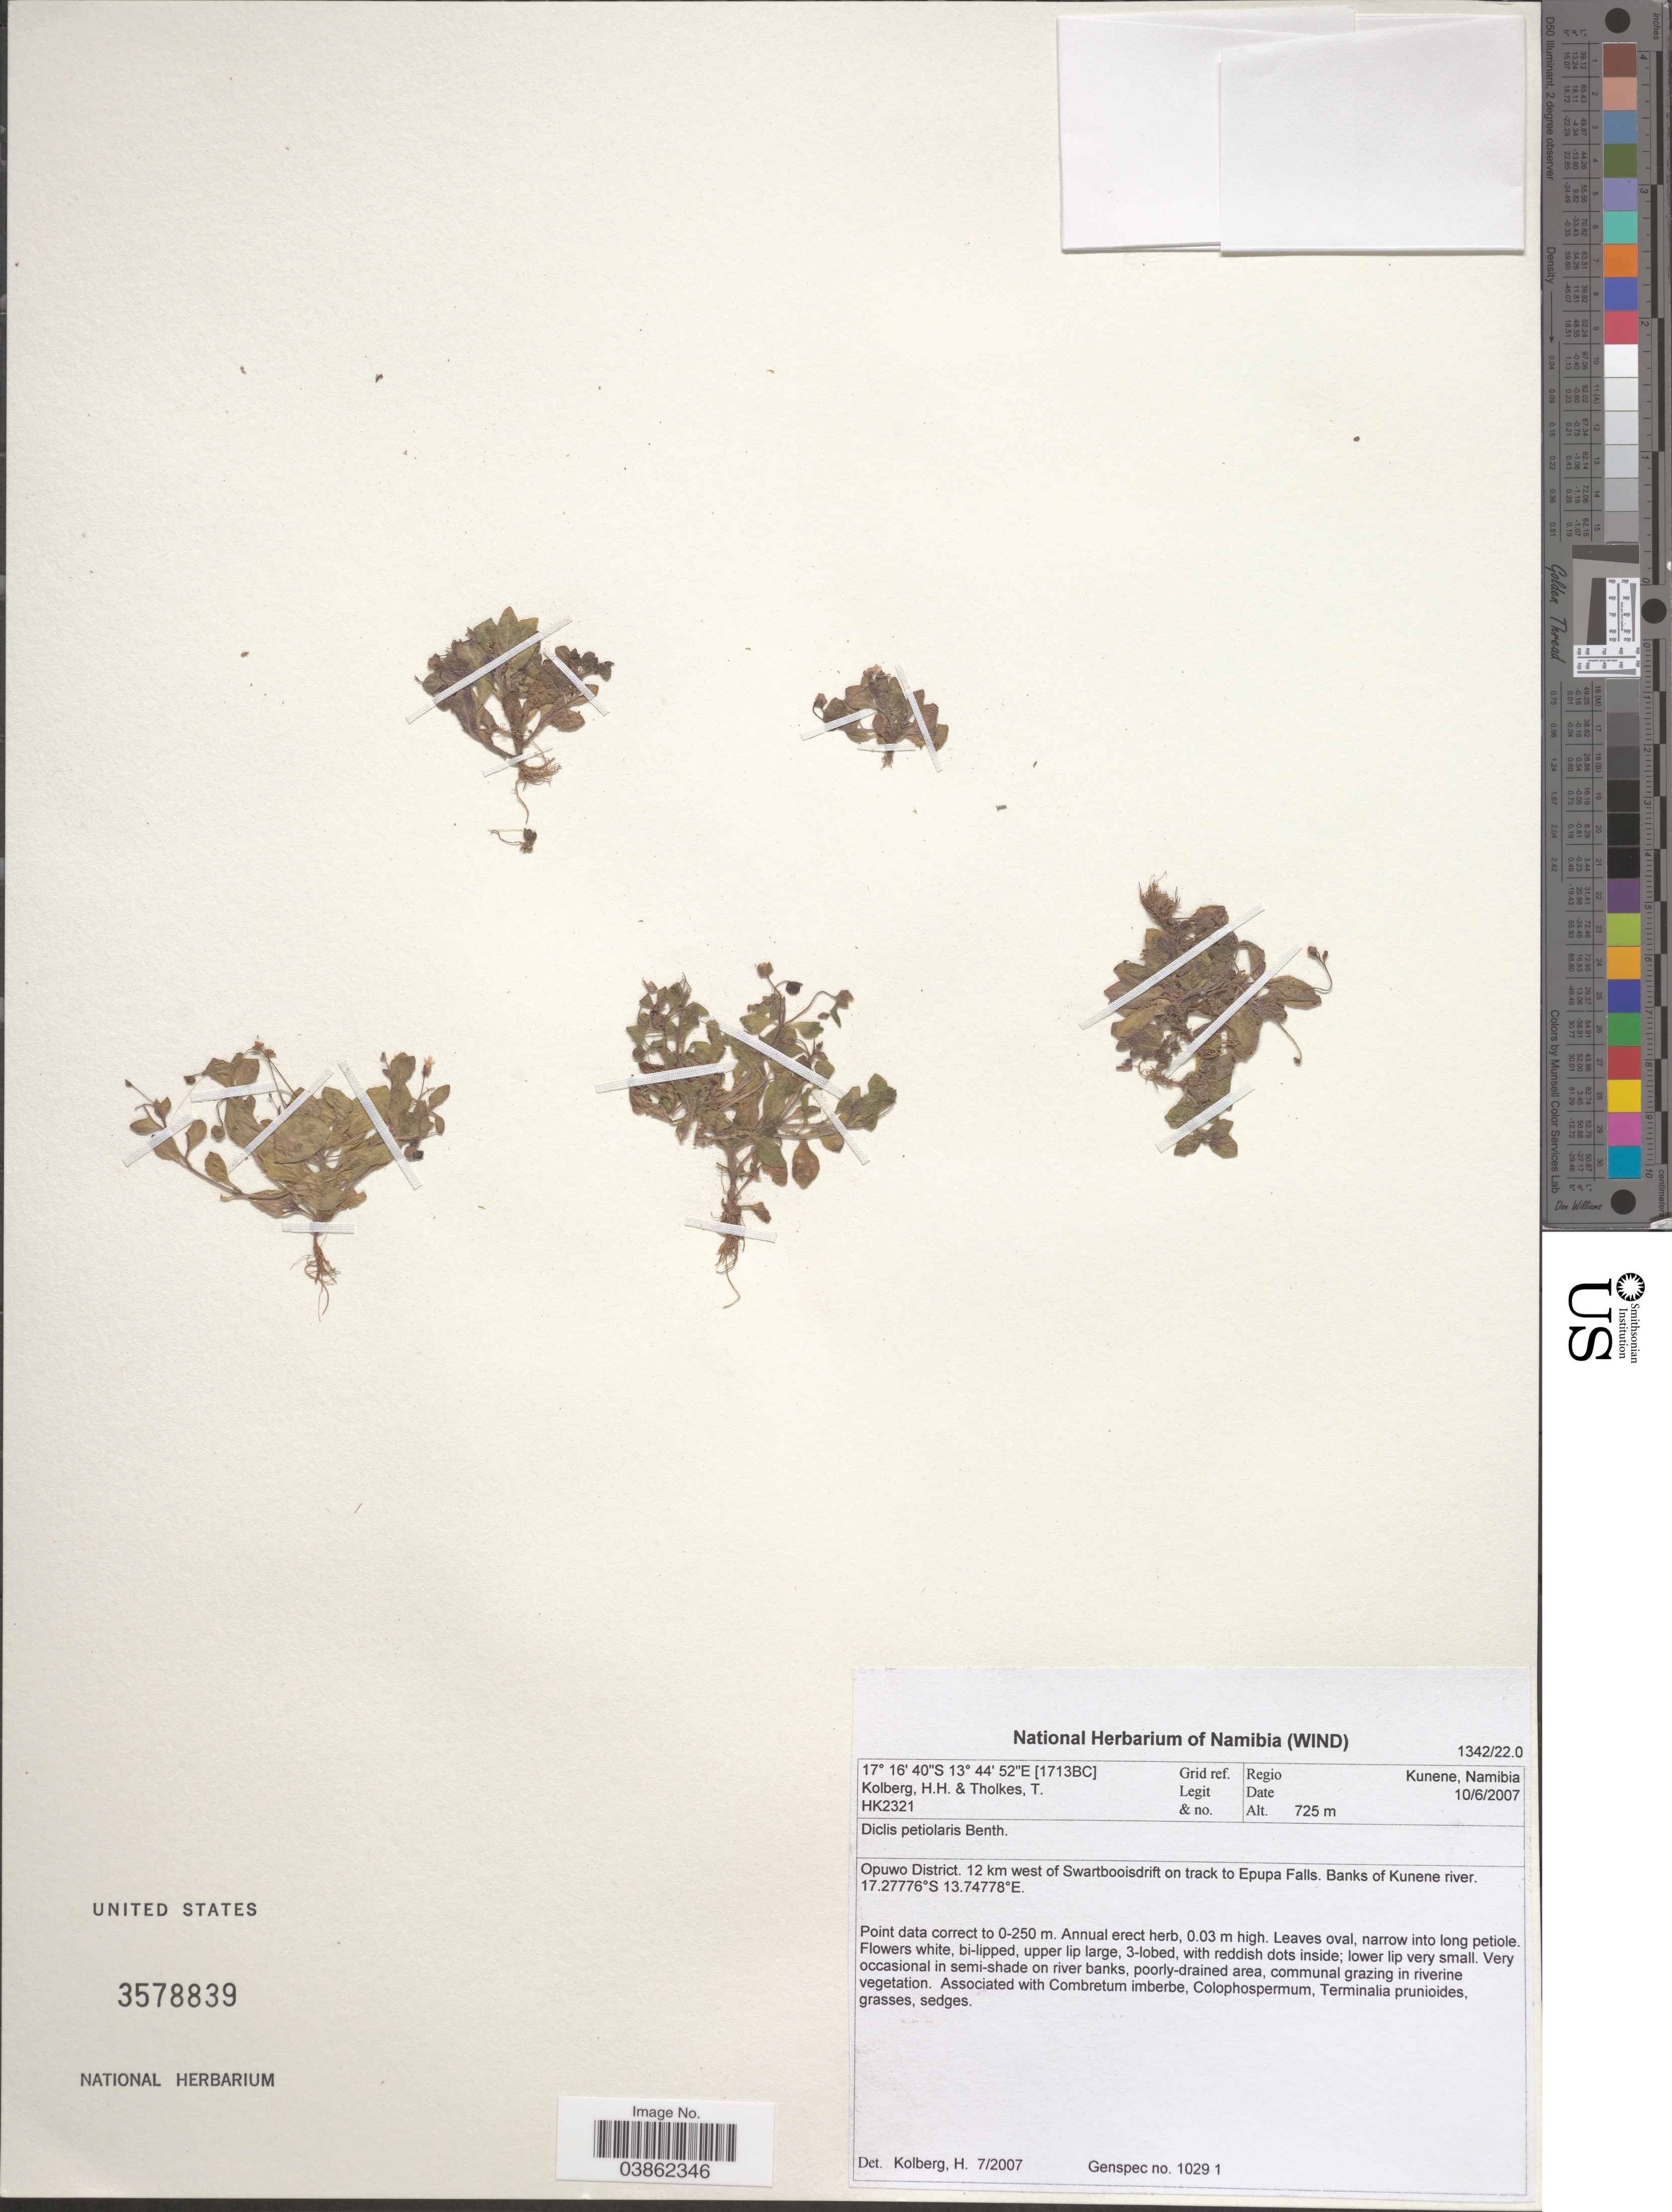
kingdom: Plantae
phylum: Tracheophyta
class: Magnoliopsida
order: Lamiales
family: Scrophulariaceae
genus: Diclis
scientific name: Diclis petiolaris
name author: Benth.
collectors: H. H. Kolberg & T. Tholkes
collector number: HK2321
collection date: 2007-06-10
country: Namibia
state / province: Kunene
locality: Grid ref. [1713BC]. Regio Kunene. Opuwo District. 12 km west of Swartbooisdrift on track to Epupa Falls. Banks of Kunene river.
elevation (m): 725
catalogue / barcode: US 3578839